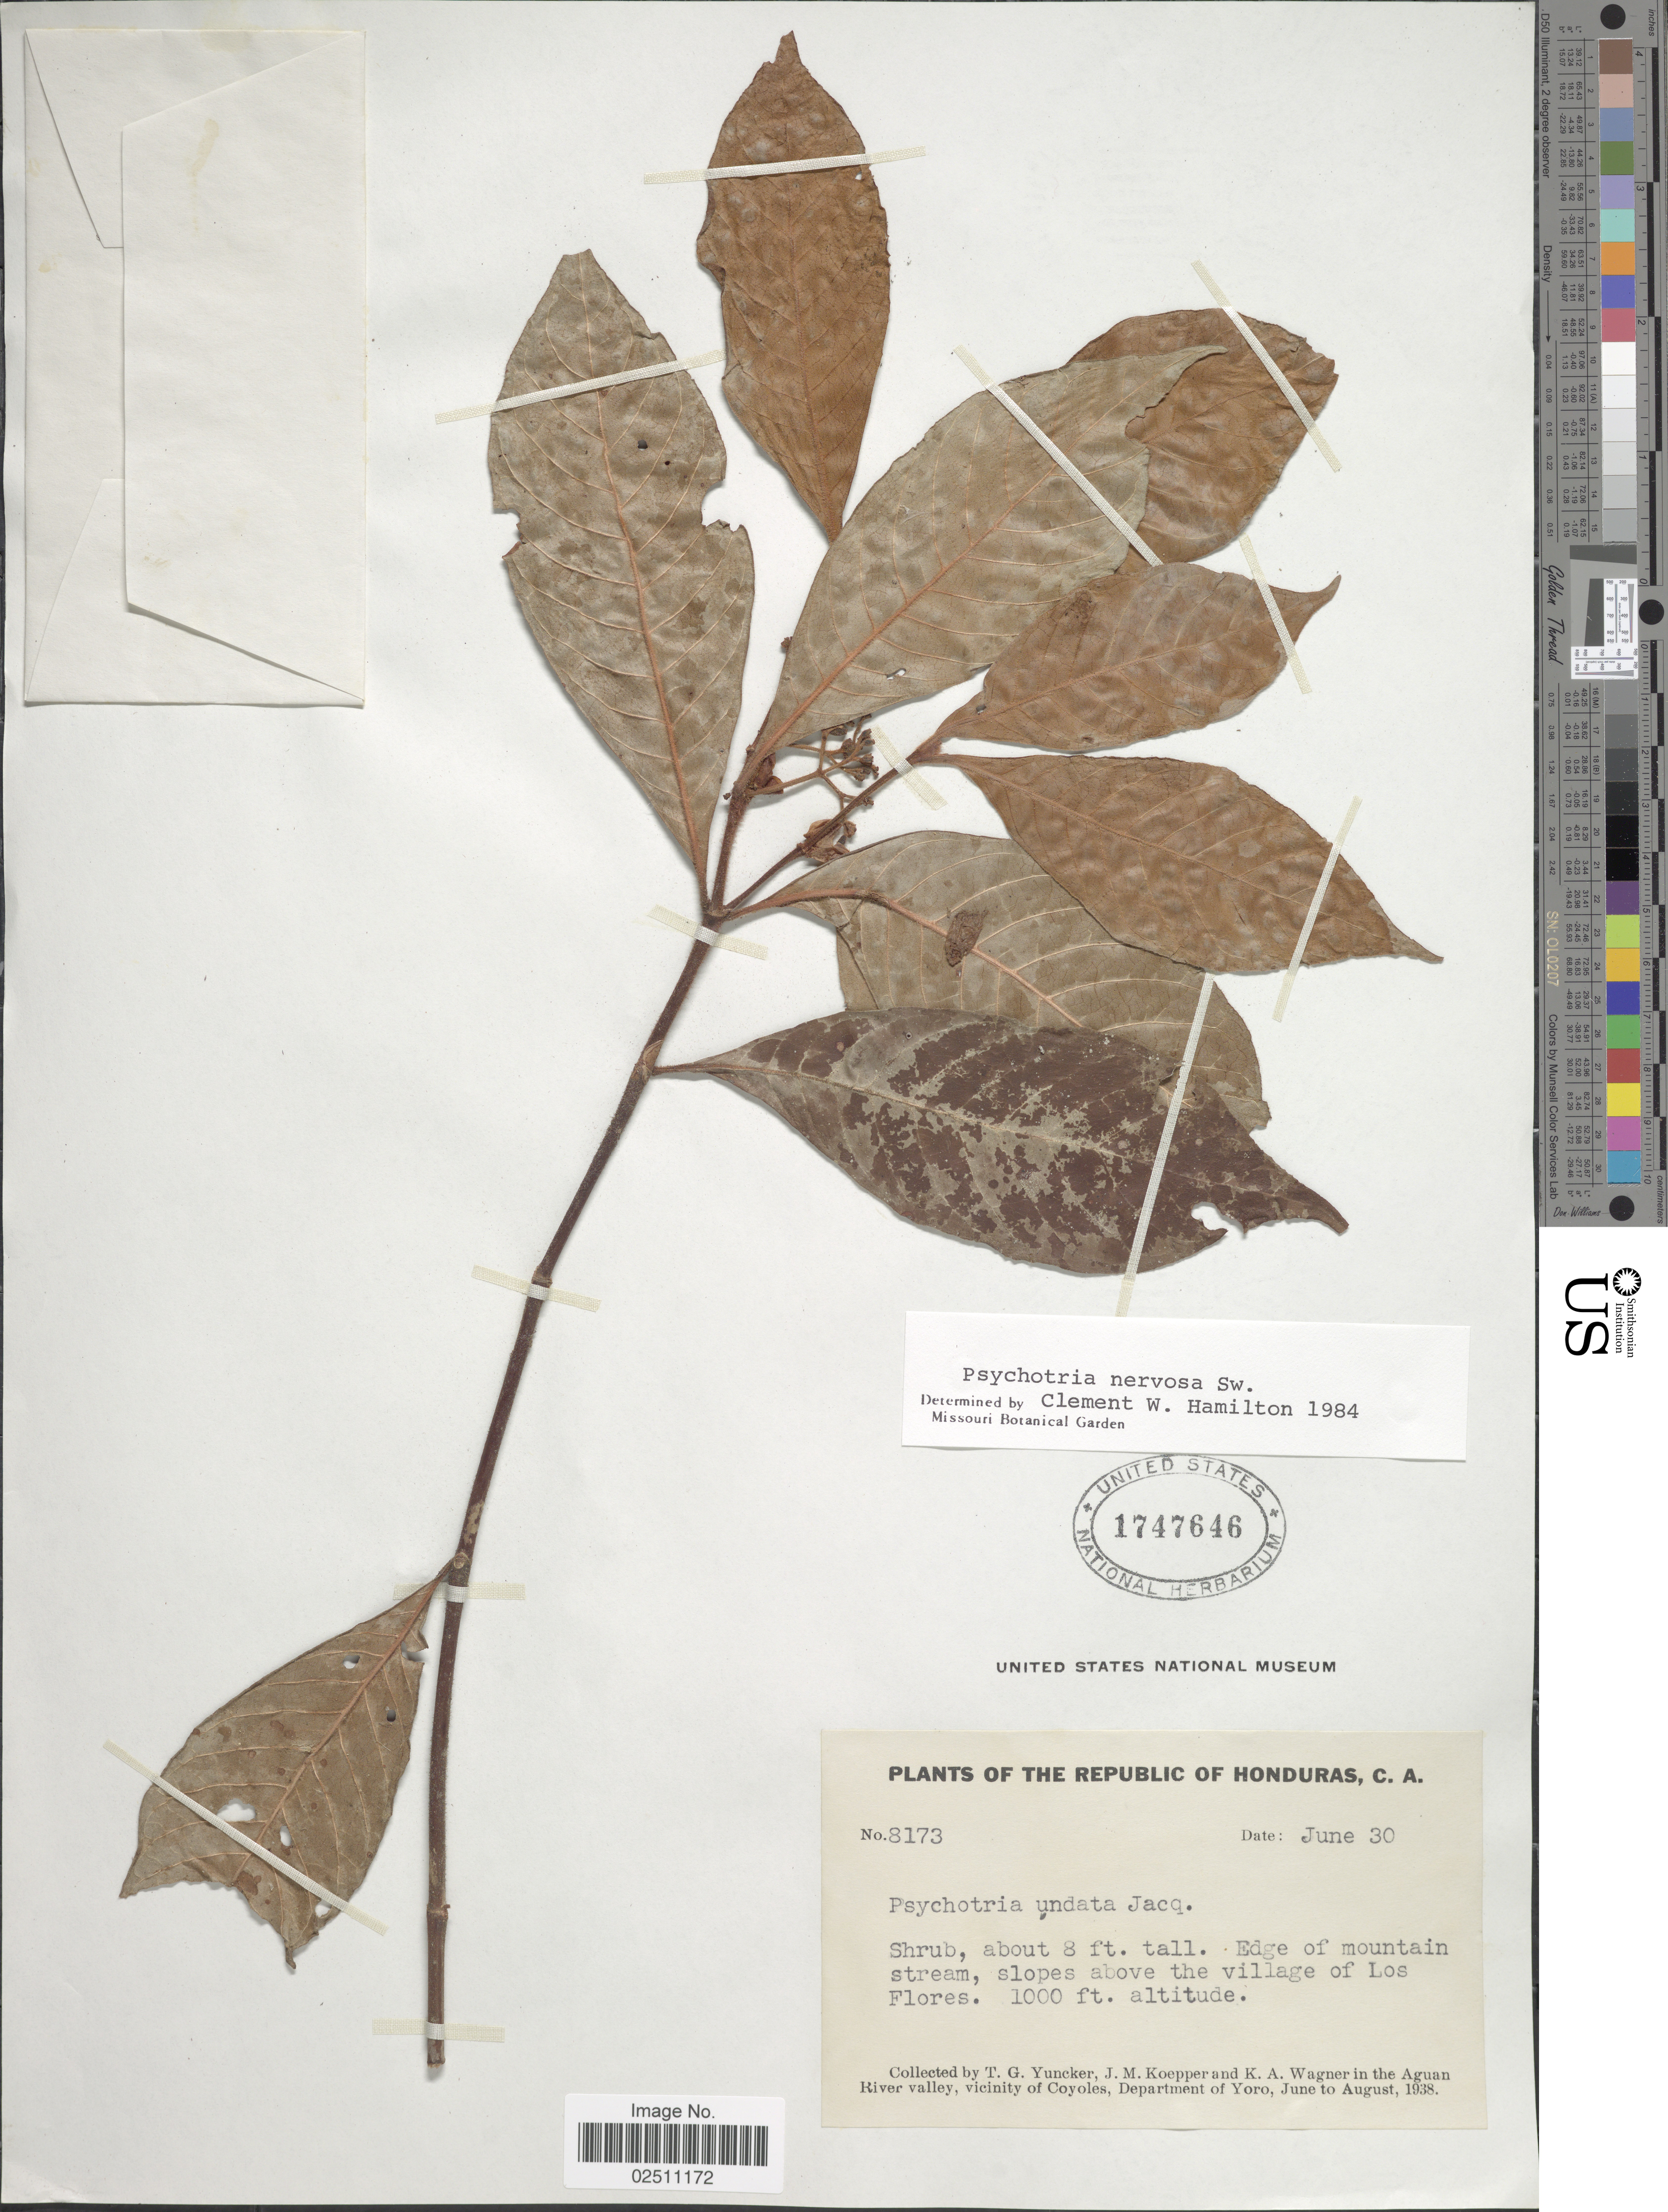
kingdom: Plantae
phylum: Tracheophyta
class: Magnoliopsida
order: Gentianales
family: Rubiaceae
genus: Psychotria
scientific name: Psychotria nervosa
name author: Sw.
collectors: T. G. Yuncker, J. M. Koepper & K. A. Wagner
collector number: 8173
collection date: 1938-06-30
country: Honduras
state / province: Yoro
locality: Edge of mountain stream, slopes above the village of Los Flores, in the Aguan River valley, vicinity of Coyoles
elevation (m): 305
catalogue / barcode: US 1747646